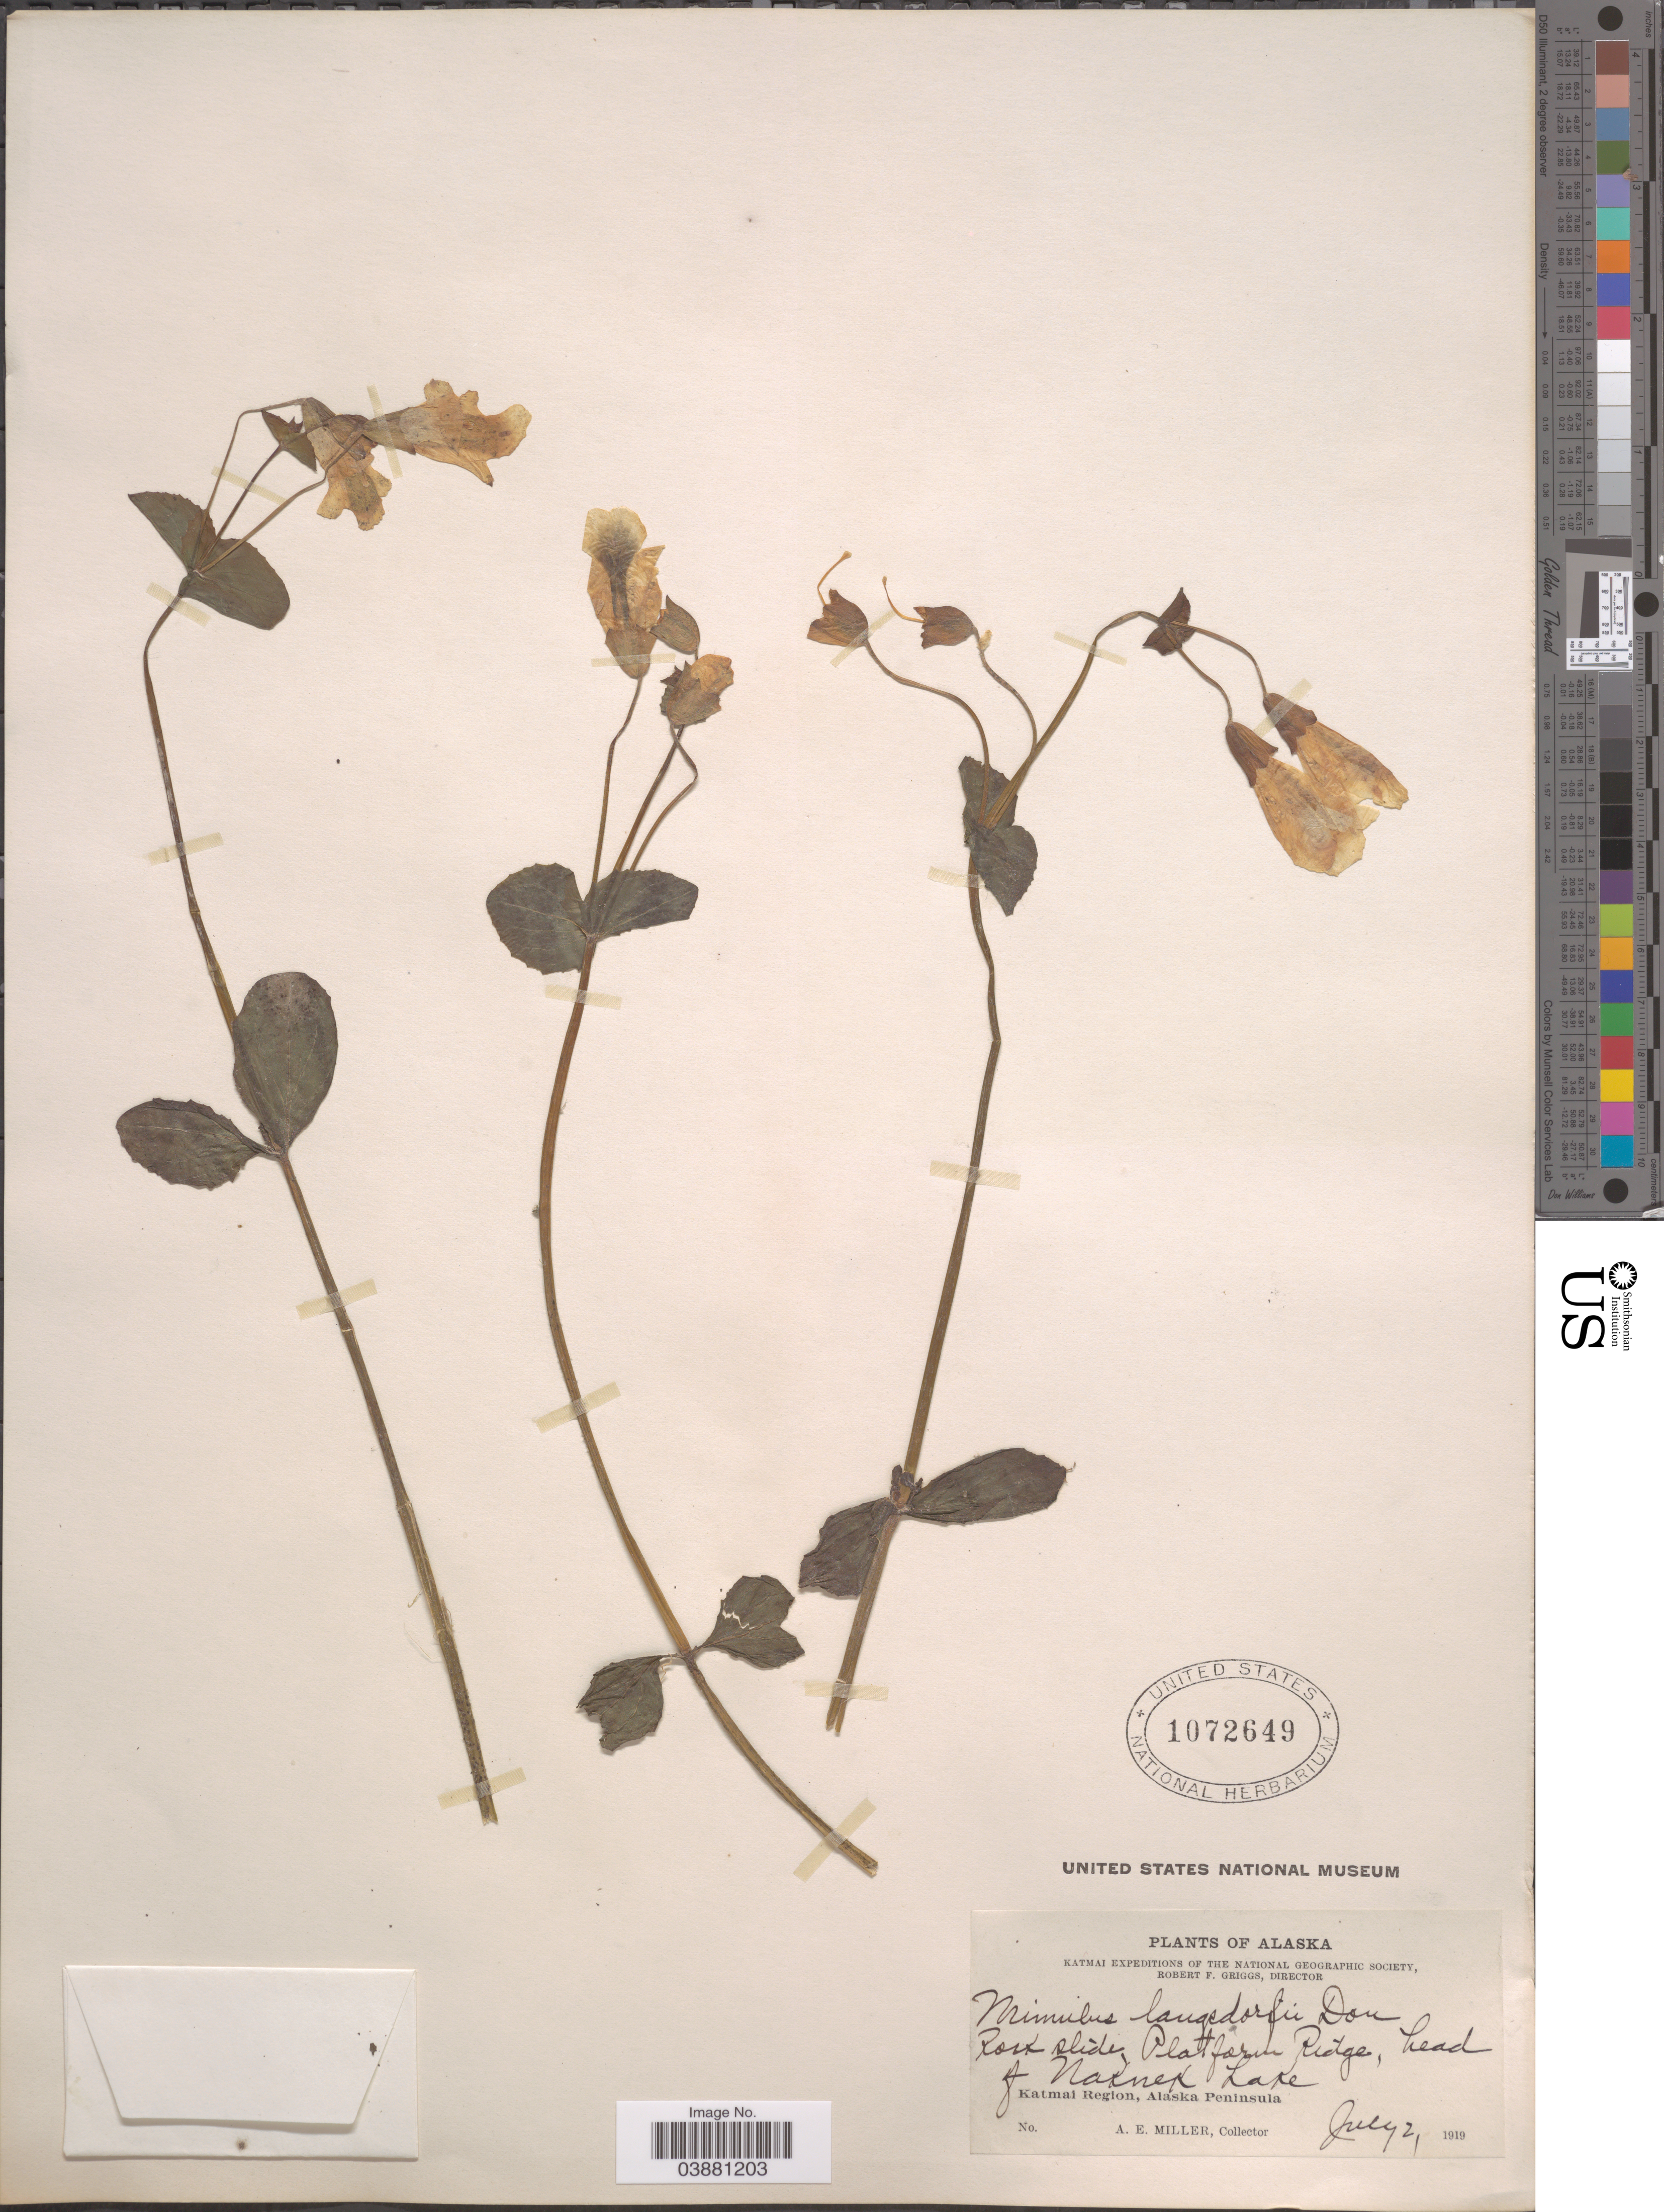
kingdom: Plantae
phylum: Tracheophyta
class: Magnoliopsida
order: Lamiales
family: Phrymaceae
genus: Mimulus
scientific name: Mimulus guttatus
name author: DC.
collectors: A. E. Miller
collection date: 1919-07-02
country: United States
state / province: Alaska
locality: Rock slide, Platform Ridge, head of Naknek Lake. Katmai Region, Alaska Peninsula.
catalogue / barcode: US 1072649